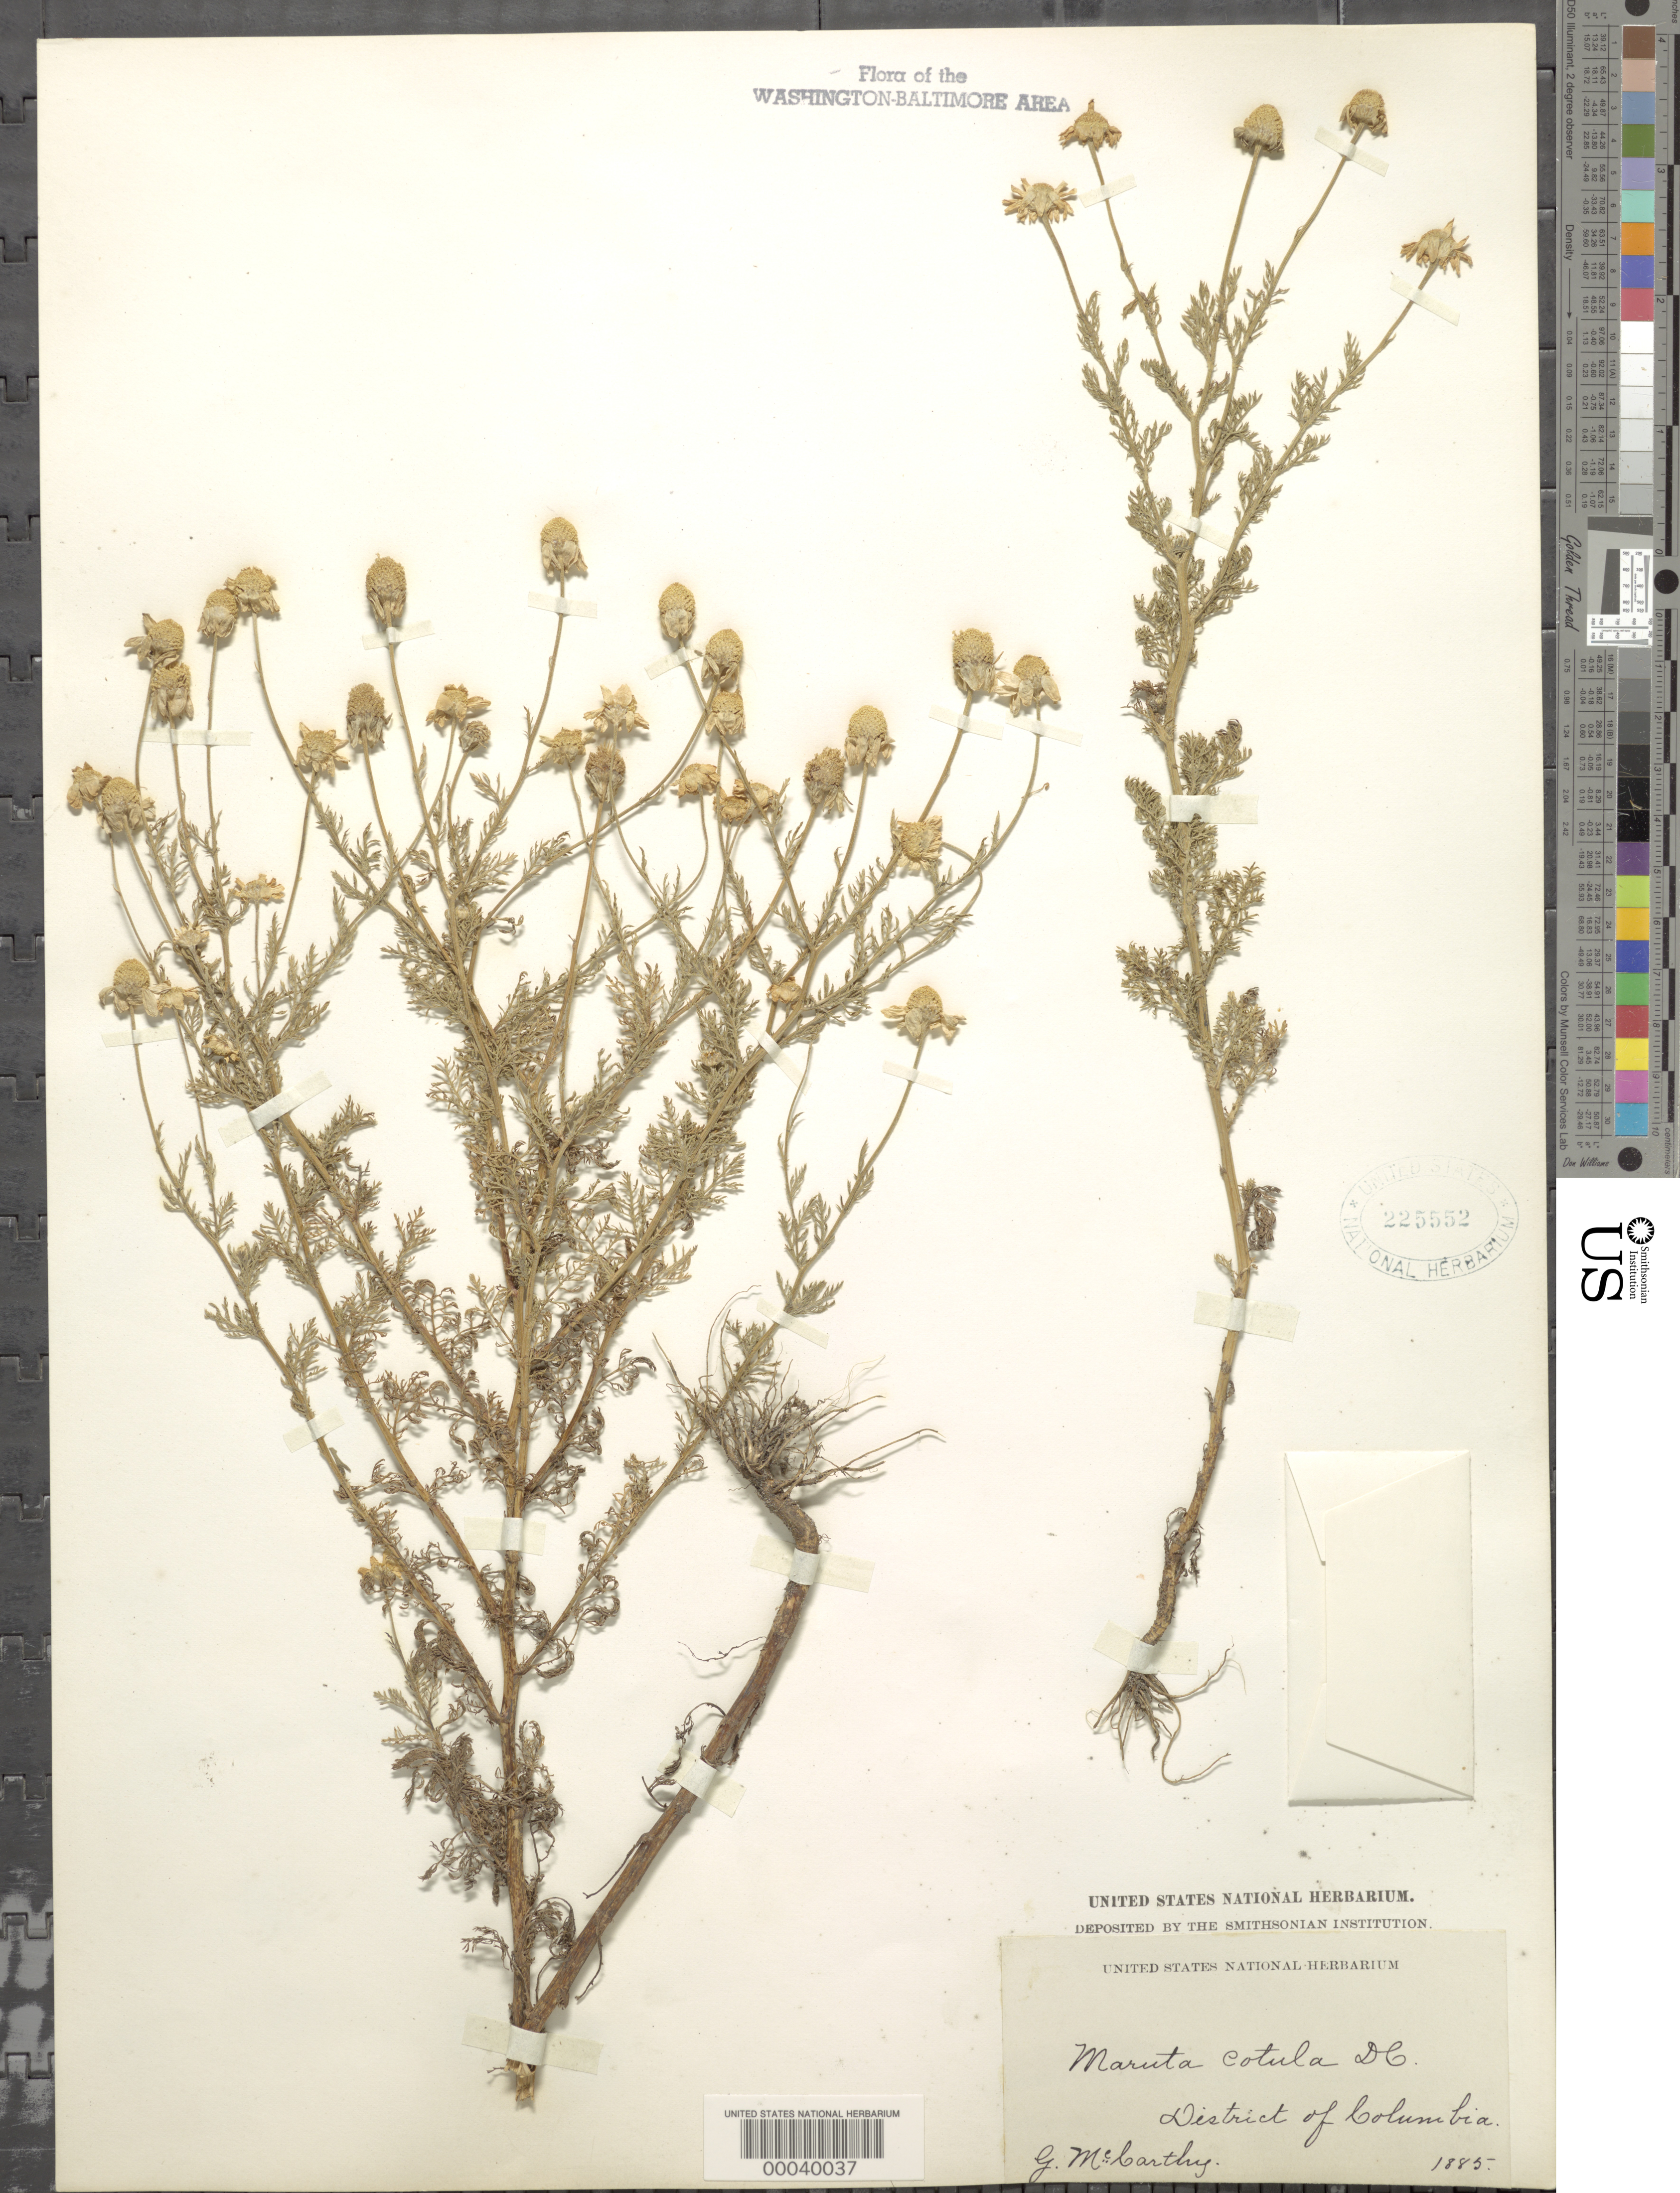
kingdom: Plantae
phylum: Tracheophyta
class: Magnoliopsida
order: Asterales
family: Asteraceae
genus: Anthemis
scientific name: Anthemis cotula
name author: L.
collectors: G. McCarthy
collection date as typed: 1885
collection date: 1885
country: United States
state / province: District of Columbia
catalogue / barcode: US 225552